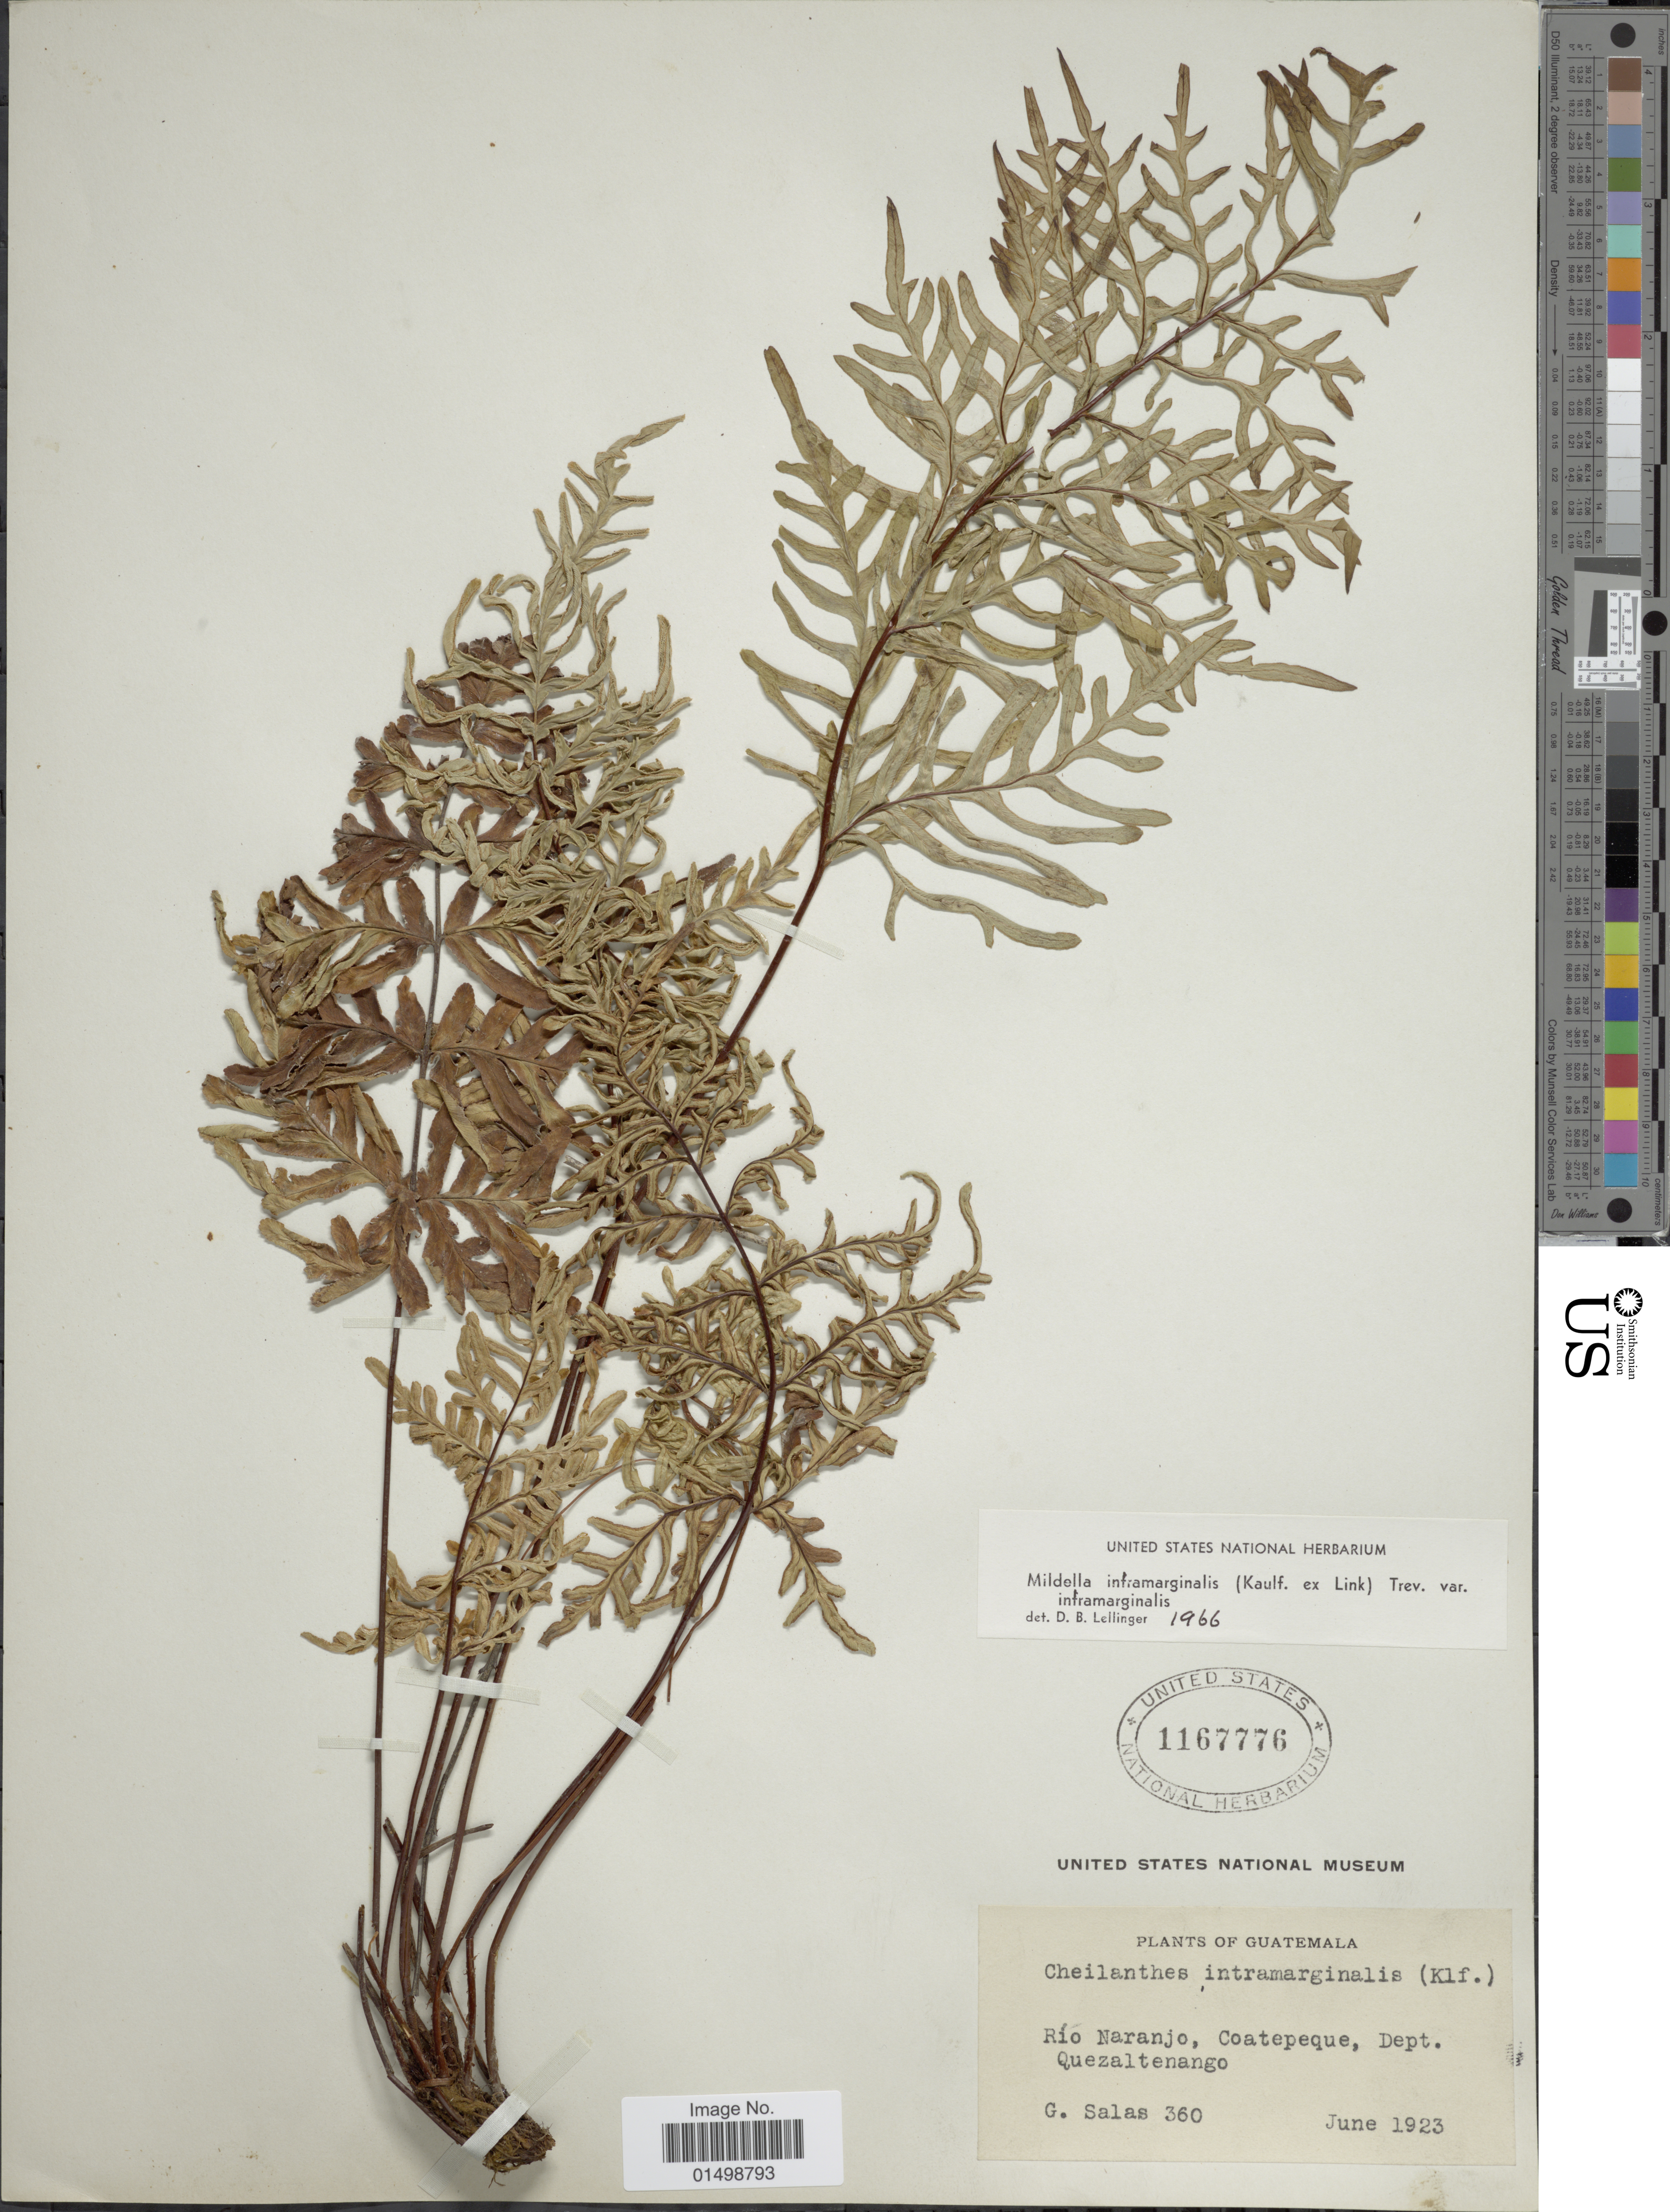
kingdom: Plantae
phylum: Tracheophyta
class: Polypodiopsida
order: Polypodiales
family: Pteridaceae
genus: Cheilanthes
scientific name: Cheilanthes intramarginalis var. intramarginalis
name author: (Kaulf.) Hook.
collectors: G. Salas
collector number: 360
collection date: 1923-06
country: Guatemala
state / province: Quetzaltenango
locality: Rio Naranjo, Coatepeque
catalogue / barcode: US 1167776